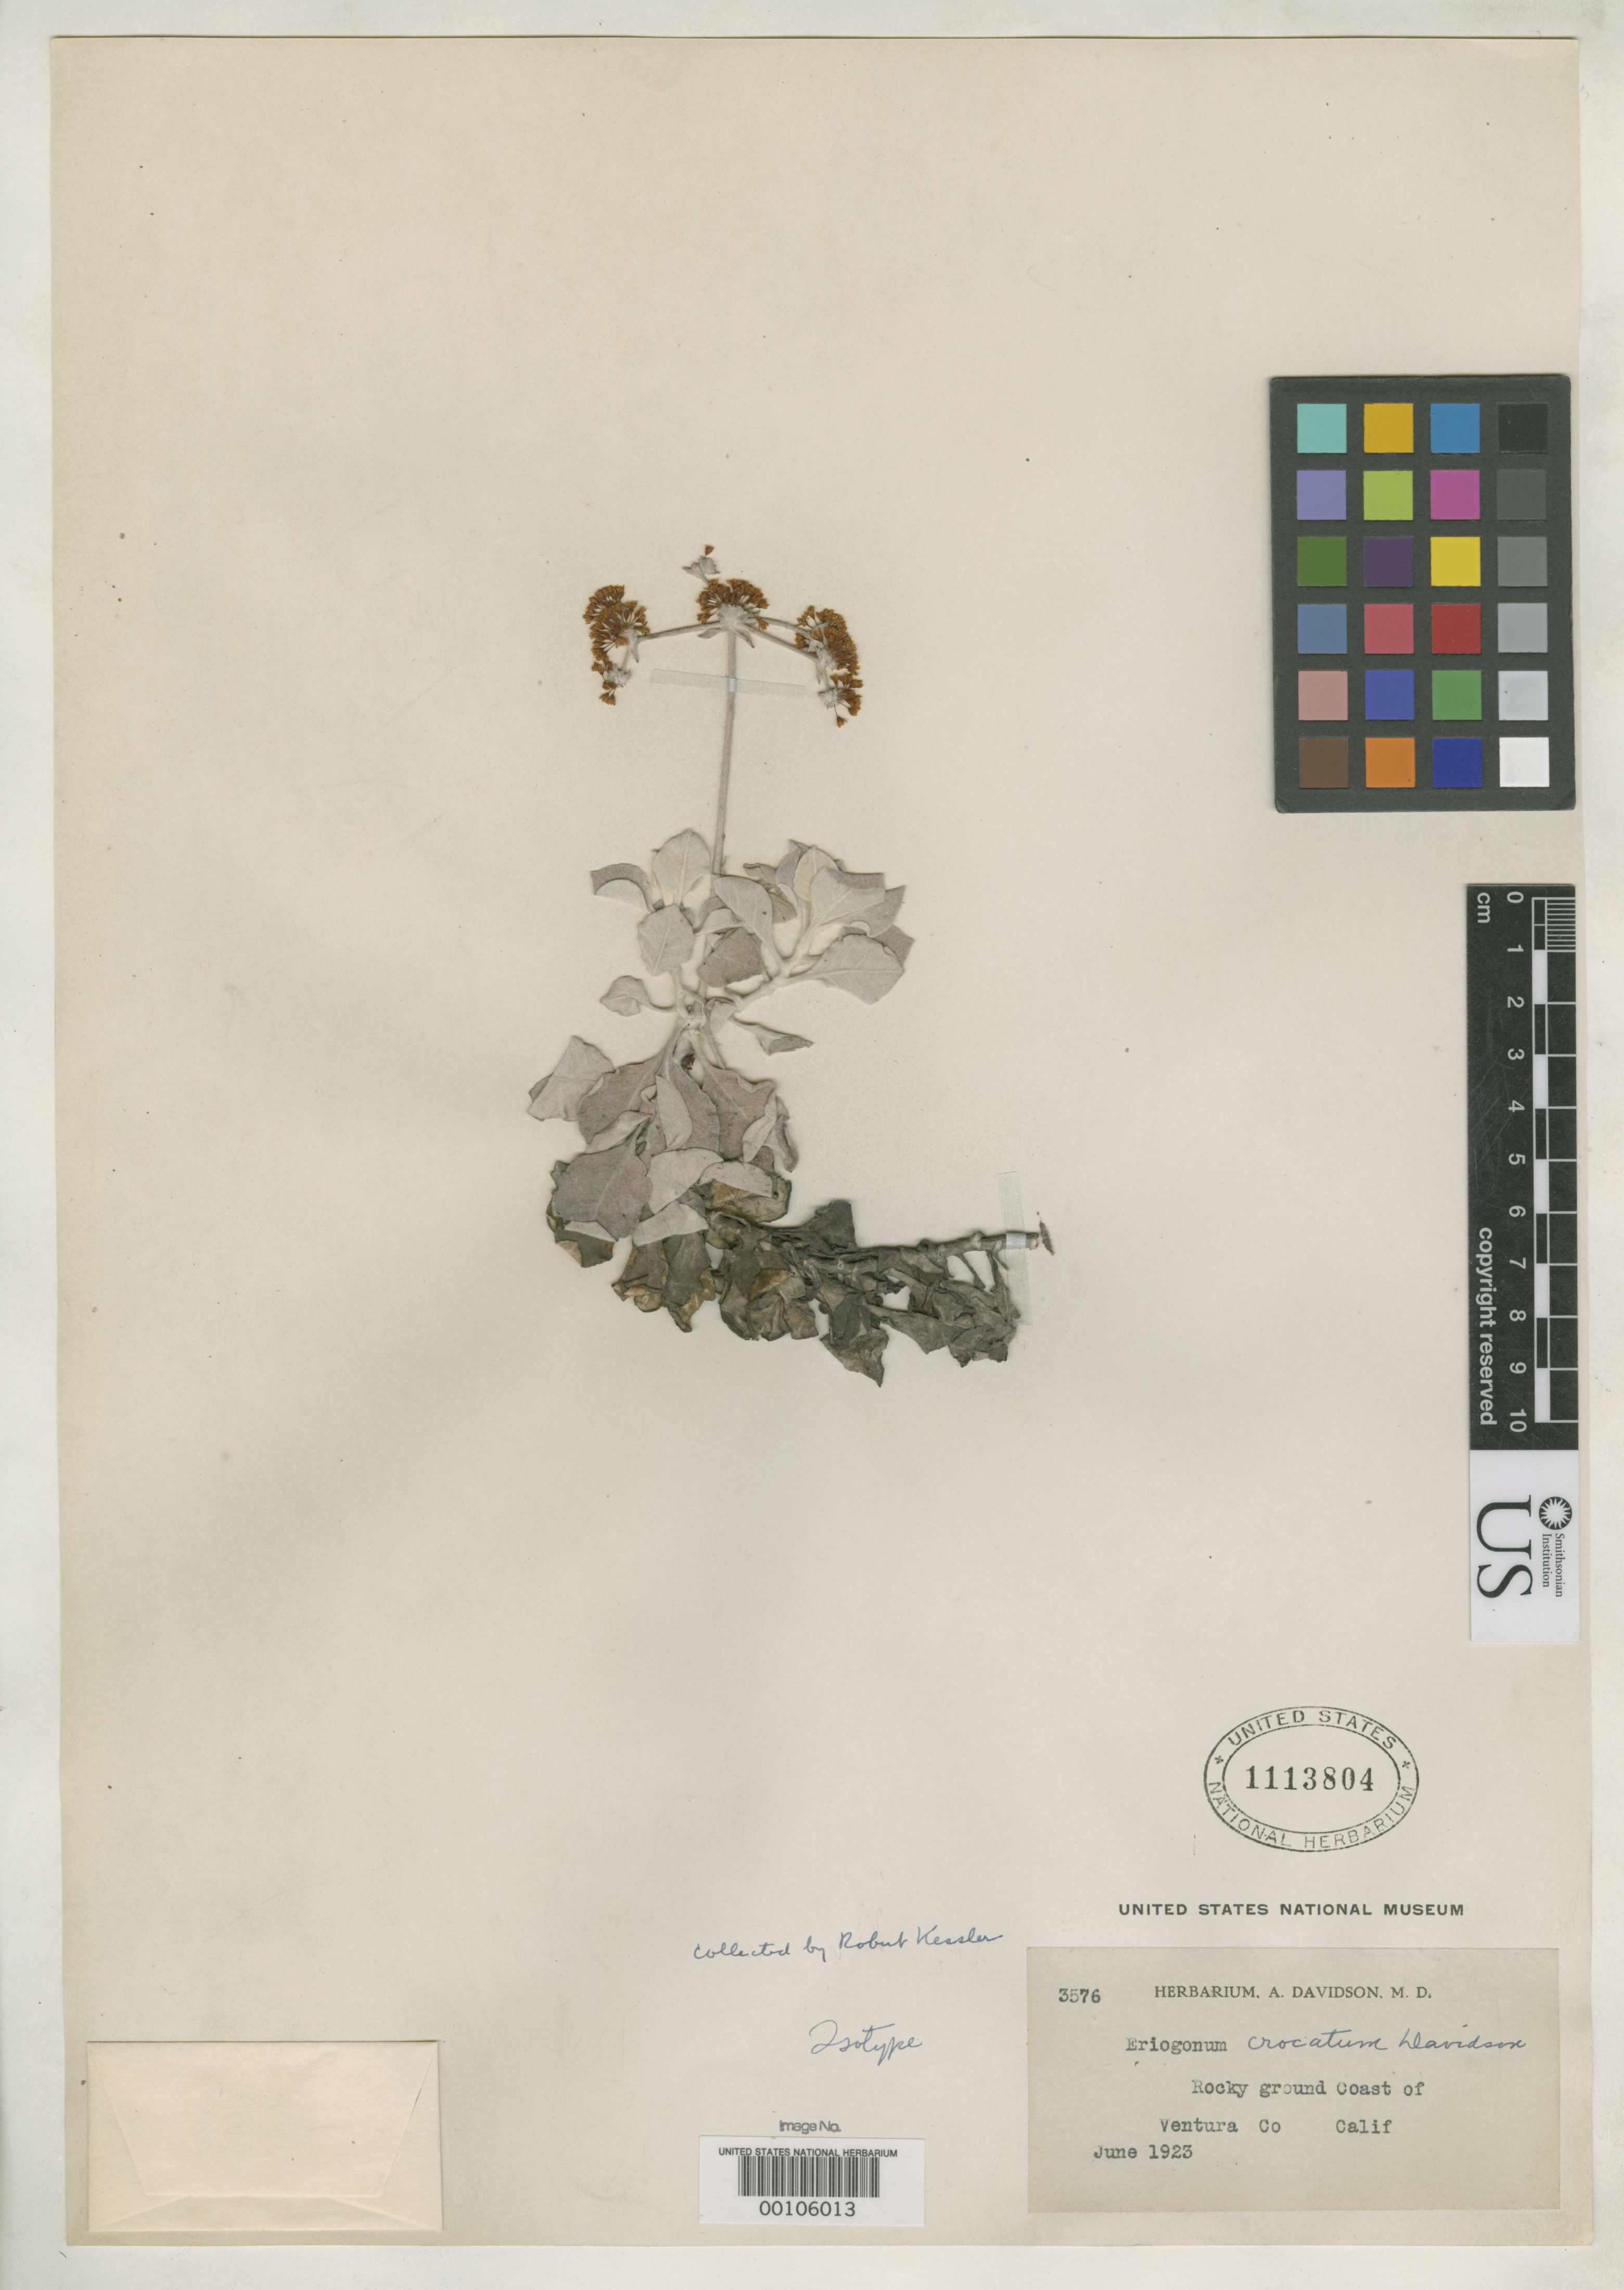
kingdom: Plantae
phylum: Tracheophyta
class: Magnoliopsida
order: Caryophyllales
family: Polygonaceae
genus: Eriogonum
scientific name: Eriogonum crocatum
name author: Davidson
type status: Isotype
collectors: R. Kessler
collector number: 3576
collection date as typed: Jun 1923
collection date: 1923-06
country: United States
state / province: California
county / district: Ventura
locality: West of Conejo grade.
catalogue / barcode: US 1113804